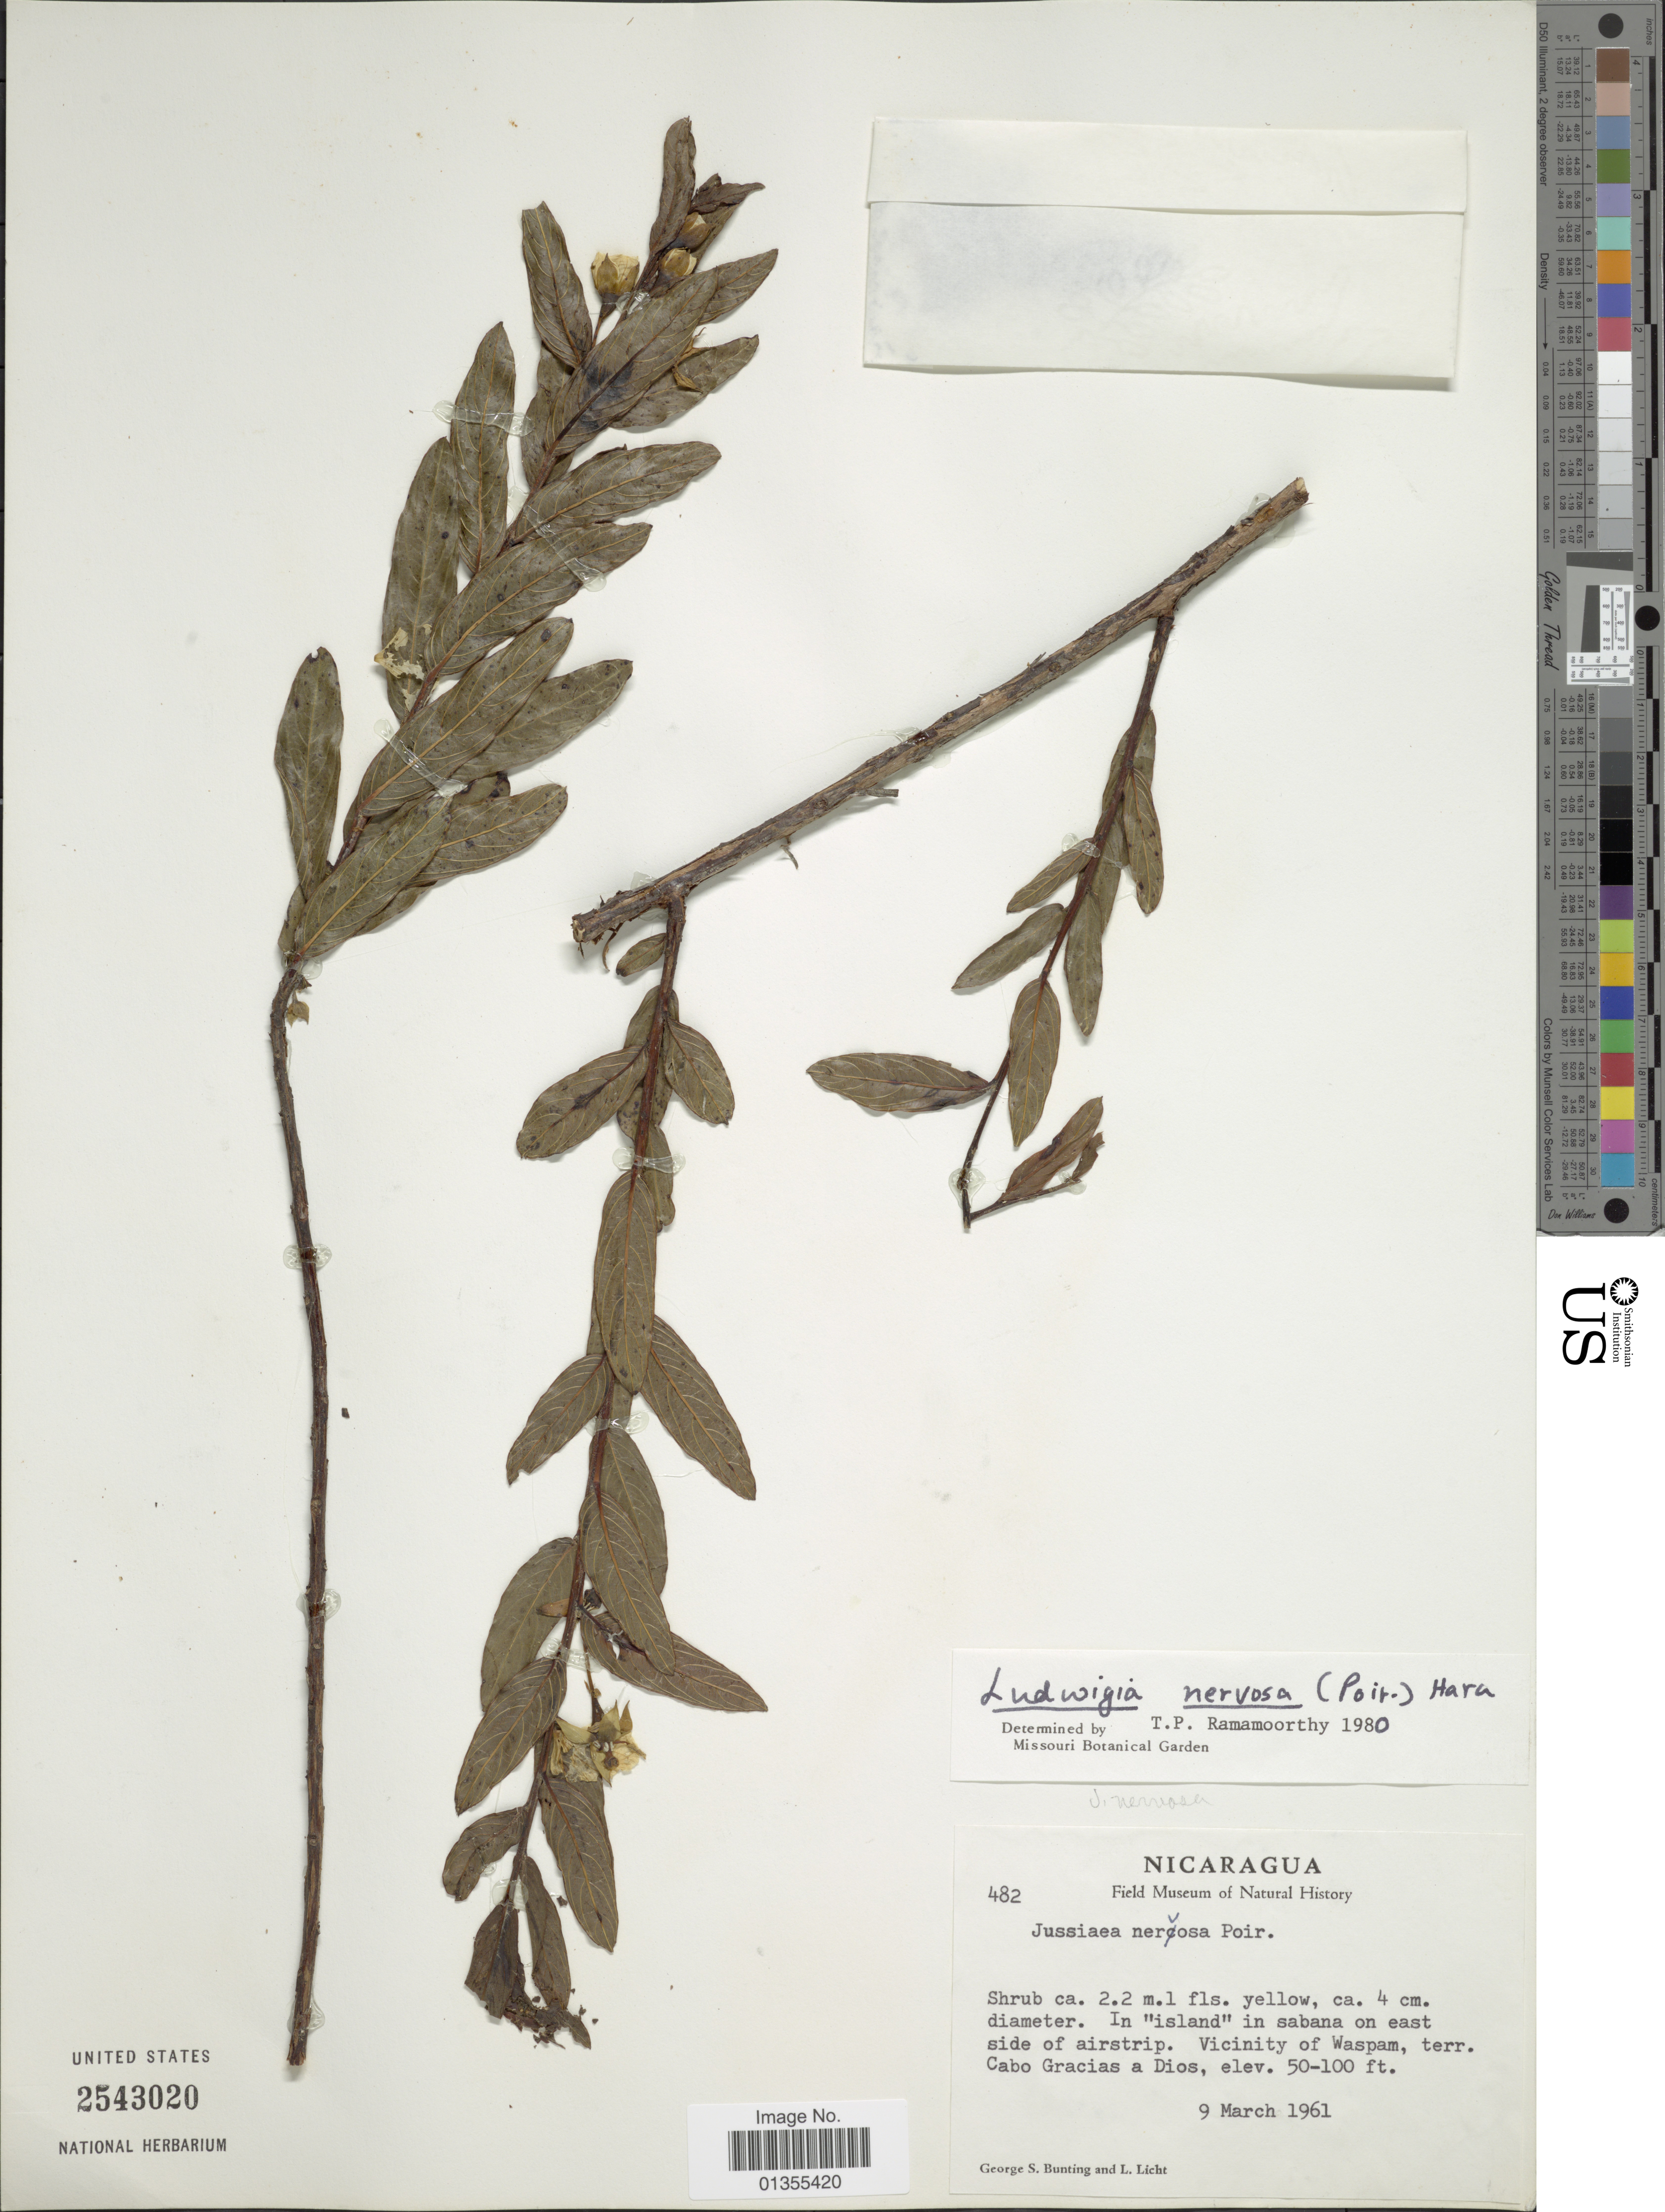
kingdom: Plantae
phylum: Tracheophyta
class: Magnoliopsida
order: Myrtales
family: Onagraceae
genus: Ludwigia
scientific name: Ludwigia nervosa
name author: (Poir.) H. Hara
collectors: G. S. Bunting & L. Licht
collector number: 482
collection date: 1961-03-09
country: Nicaragua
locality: Vicinity of Waspam, terr. Cabo Gracias a Dios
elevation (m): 15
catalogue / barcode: US 2543020